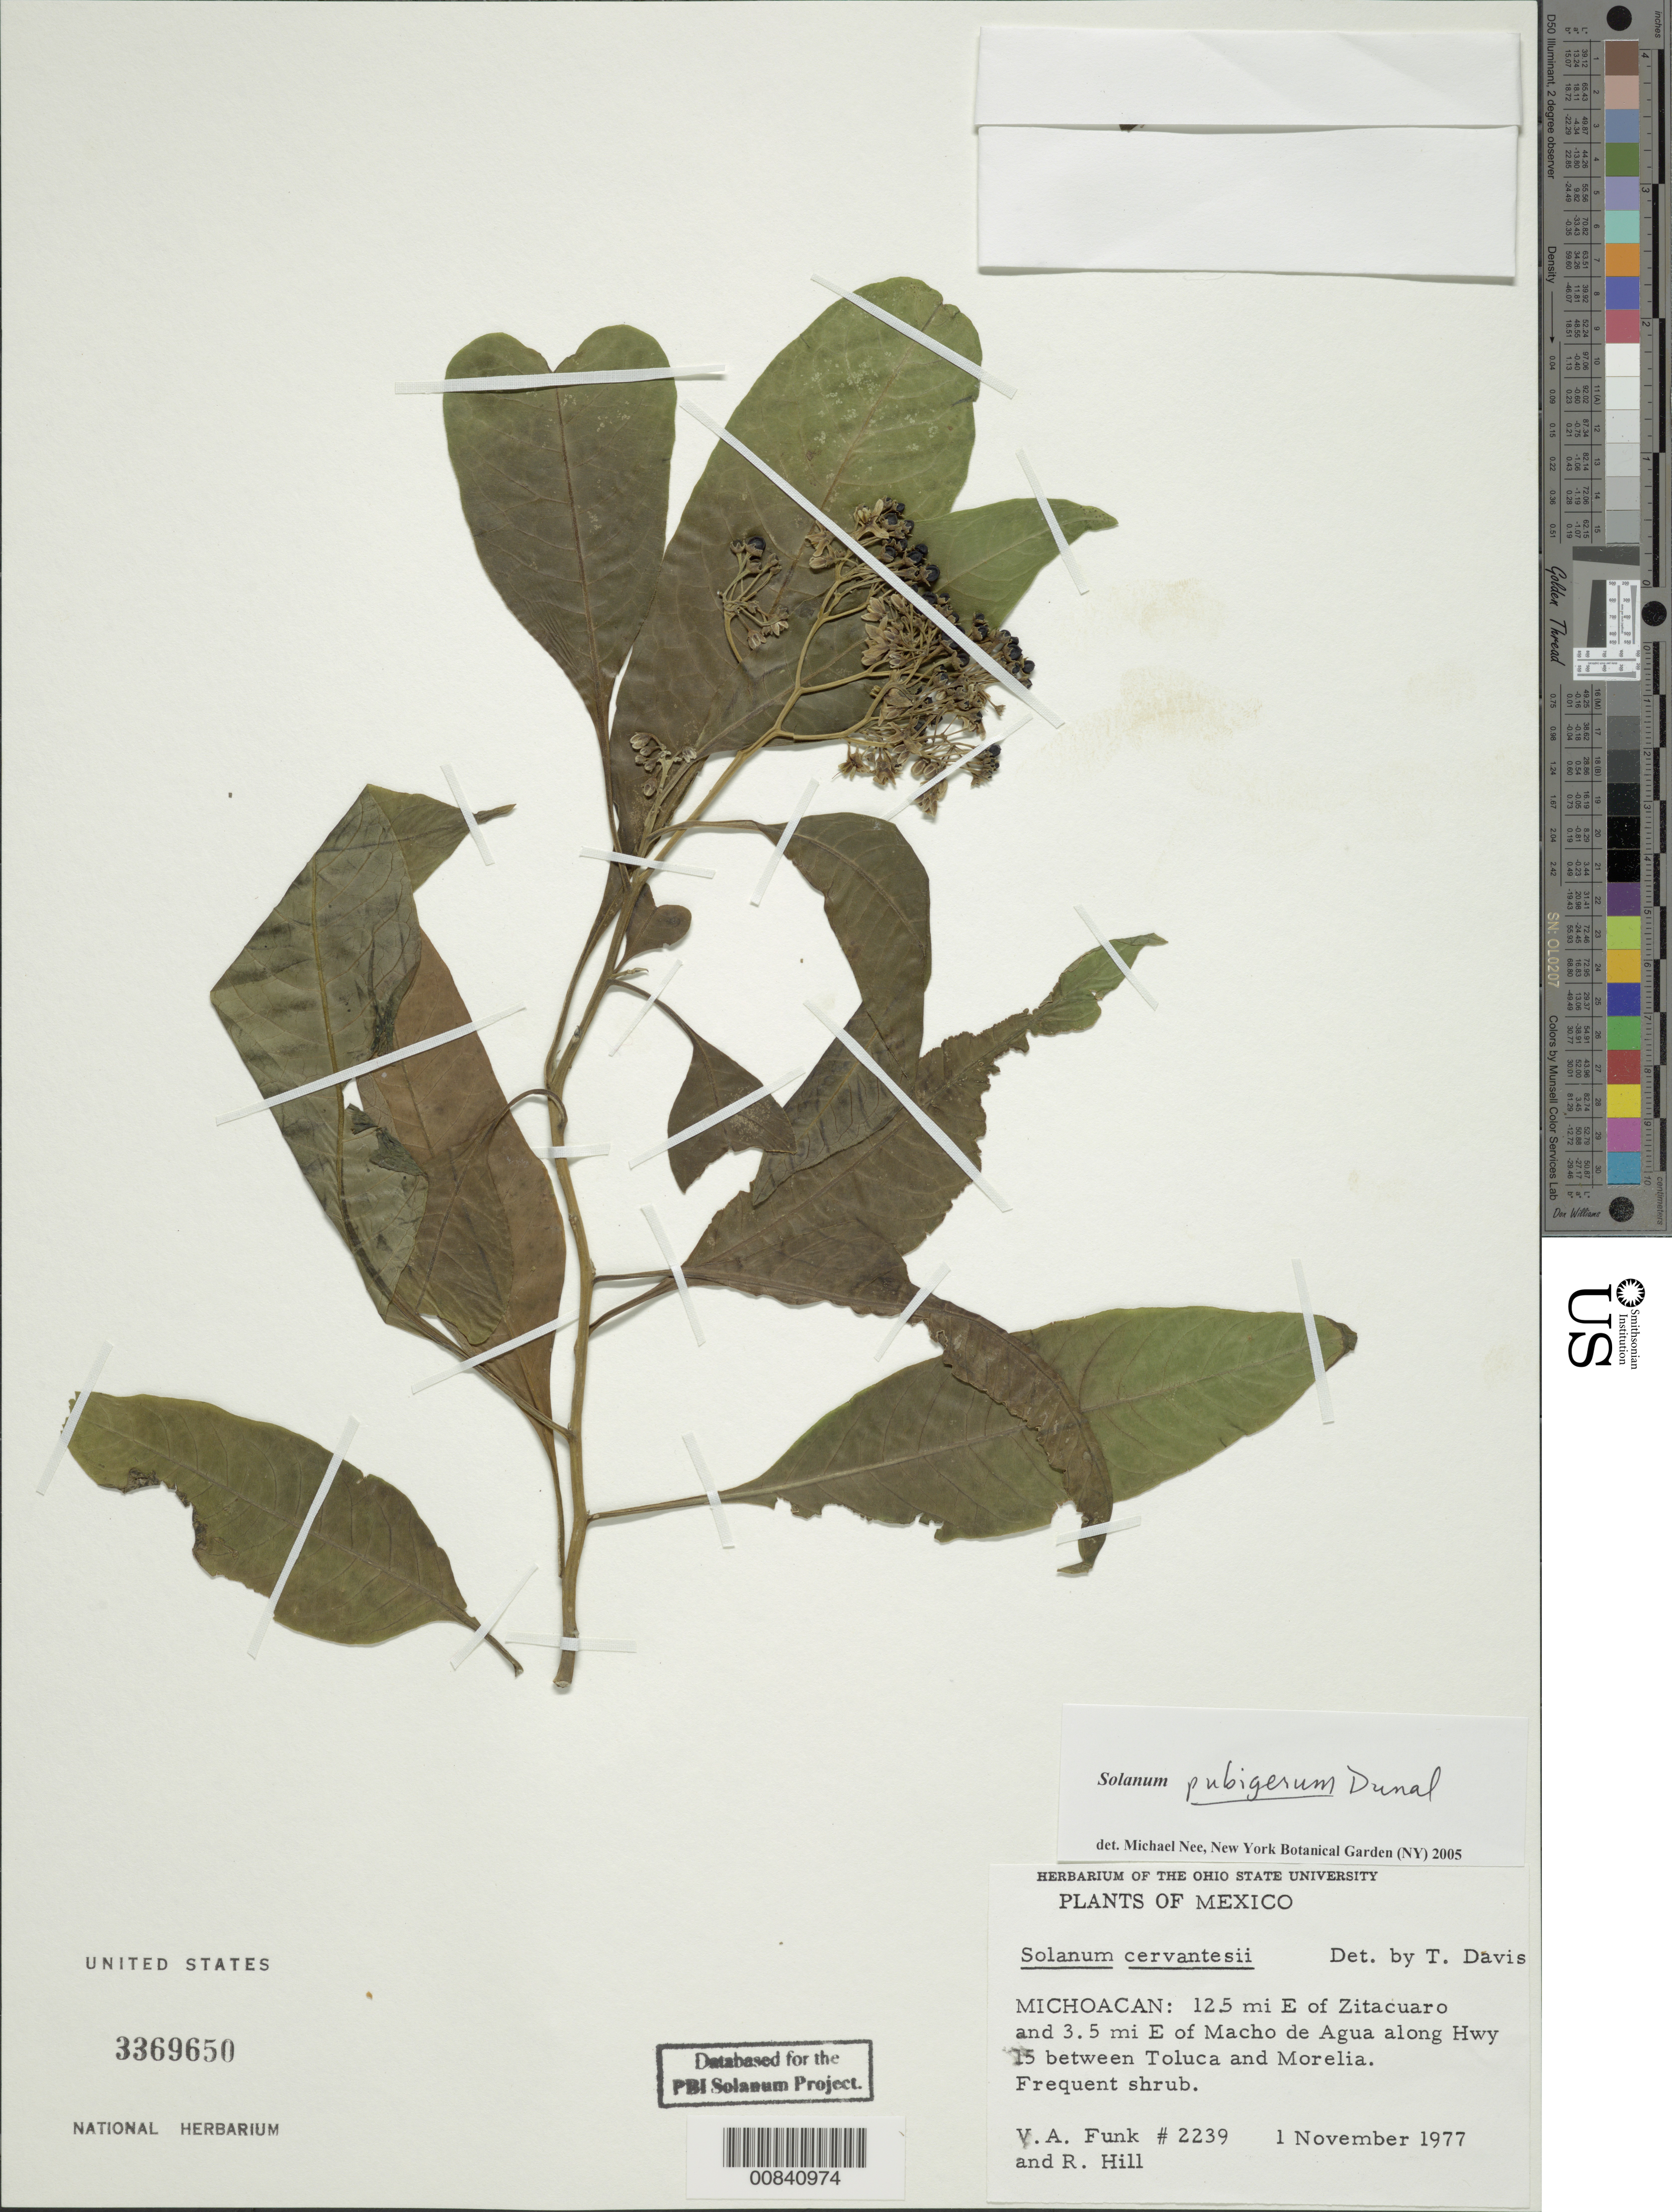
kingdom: Plantae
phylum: Tracheophyta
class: Magnoliopsida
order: Solanales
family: Solanaceae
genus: Solanum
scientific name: Solanum pubigerum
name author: Dunal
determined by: Nee, Michael H.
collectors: V. Funk & R. Hill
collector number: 2239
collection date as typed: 1 Nov 1977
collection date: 1977-11-01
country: Mexico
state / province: Michoacán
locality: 12.5 miles E of Zitacuaro and 3.5 miles E of Macho de Agua along Hwy. 15 between Toluca and Morelia.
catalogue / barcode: US 3369650